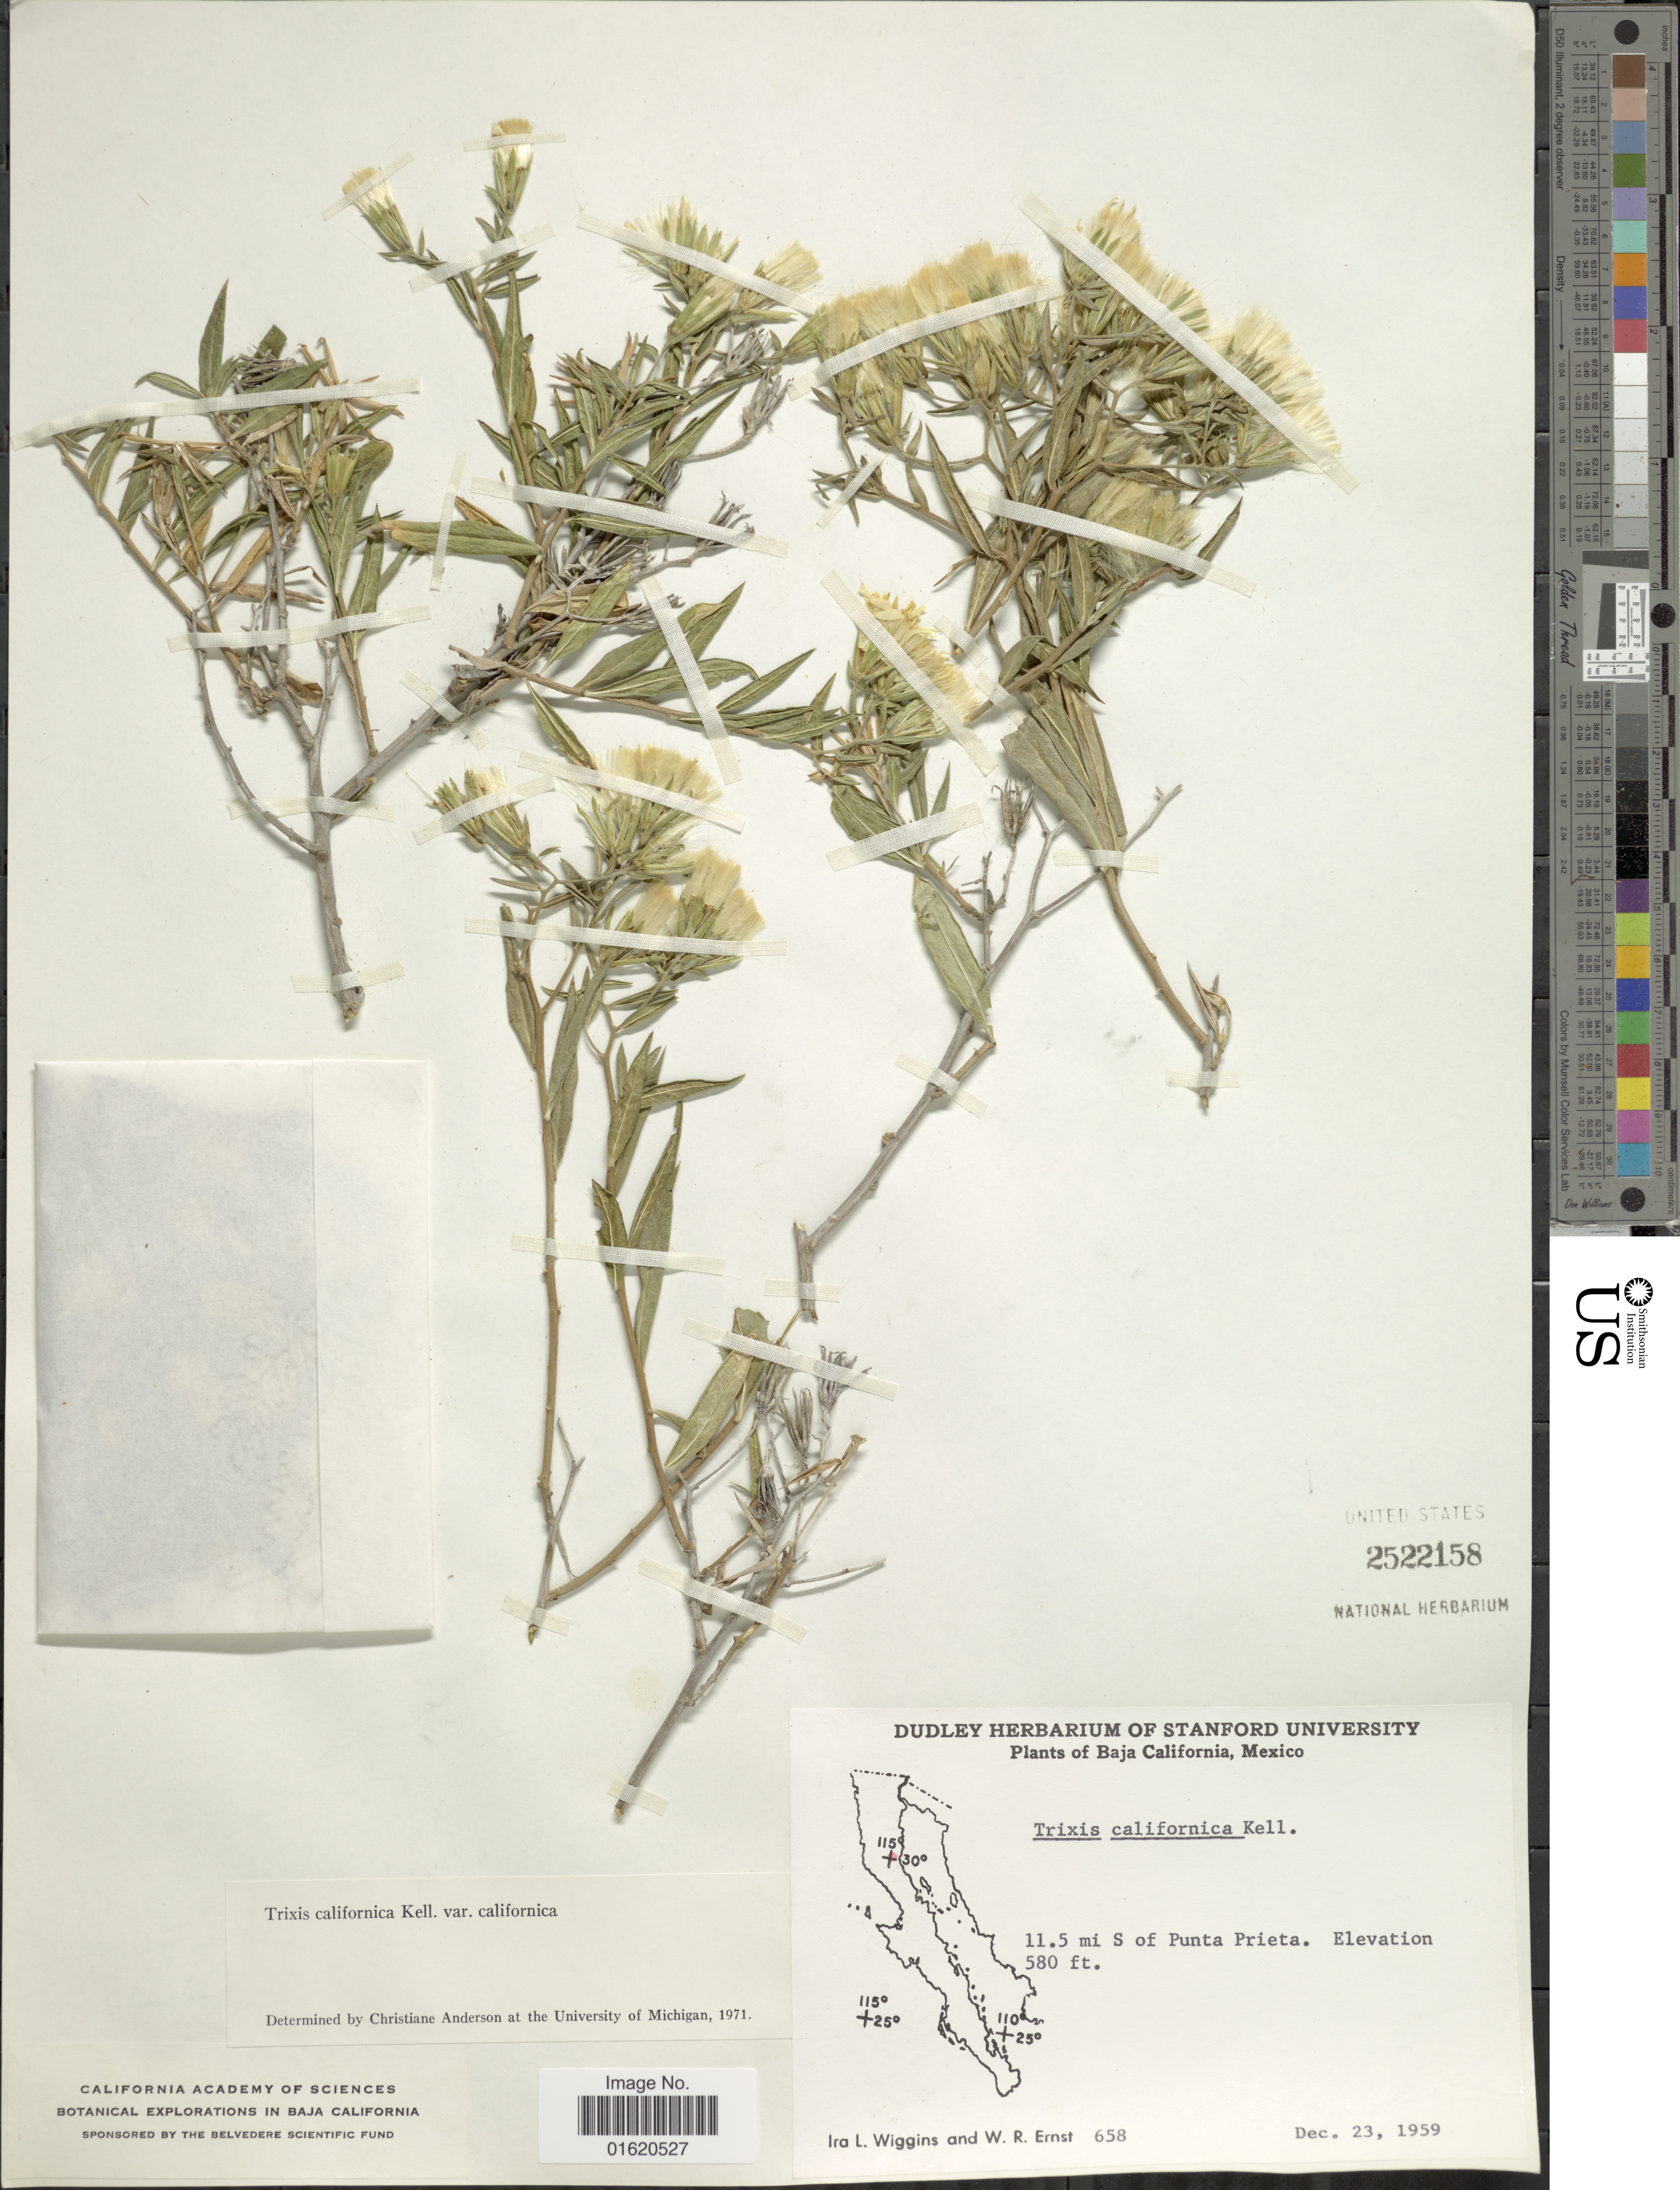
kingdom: Plantae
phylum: Tracheophyta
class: Magnoliopsida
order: Asterales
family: Asteraceae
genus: Trixis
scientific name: Trixis californica var. californica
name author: Kellogg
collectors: I. L. Wiggins & W. R. Ernst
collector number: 658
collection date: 1959-12-23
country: Mexico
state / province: Baja California Norte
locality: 11.5 S of Punta Prieta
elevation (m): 177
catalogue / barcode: US 2522158